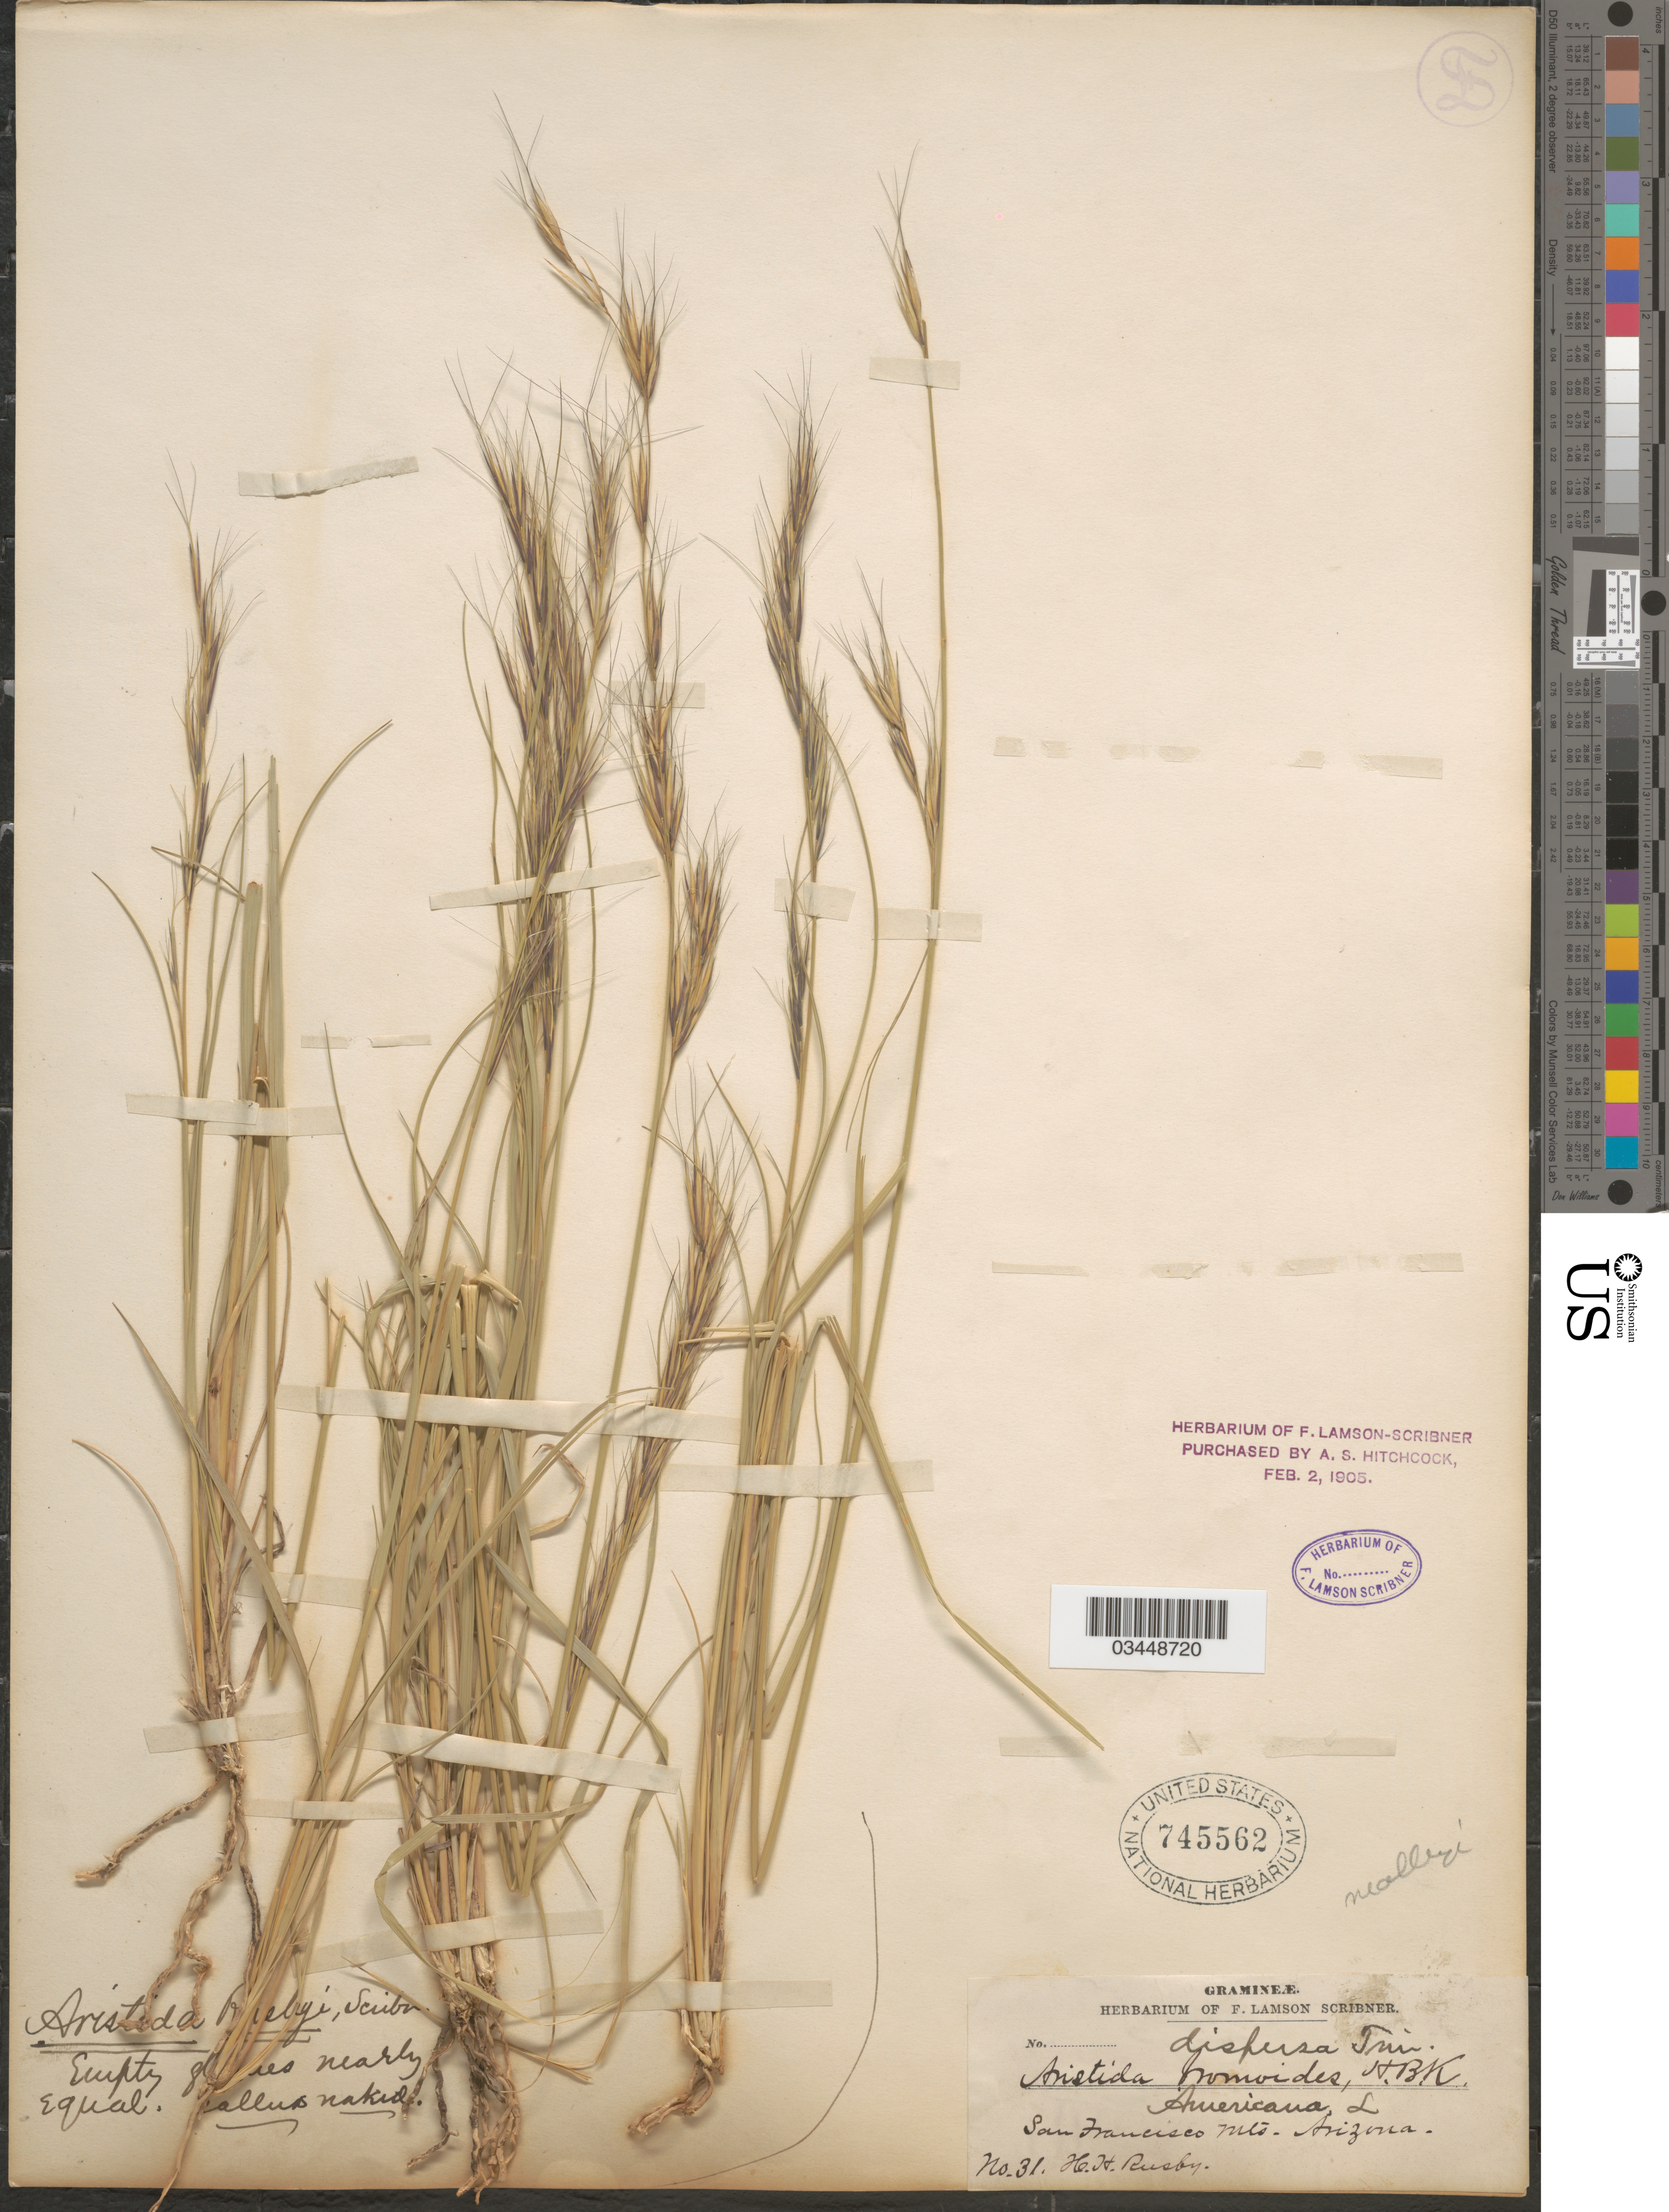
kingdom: Plantae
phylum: Tracheophyta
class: Liliopsida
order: Poales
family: Poaceae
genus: Aristida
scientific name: Aristida arizonica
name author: Vasey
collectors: H. H. Rusby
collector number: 31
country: United States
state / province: Arizona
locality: San Francisco Mts.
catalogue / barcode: US 745562